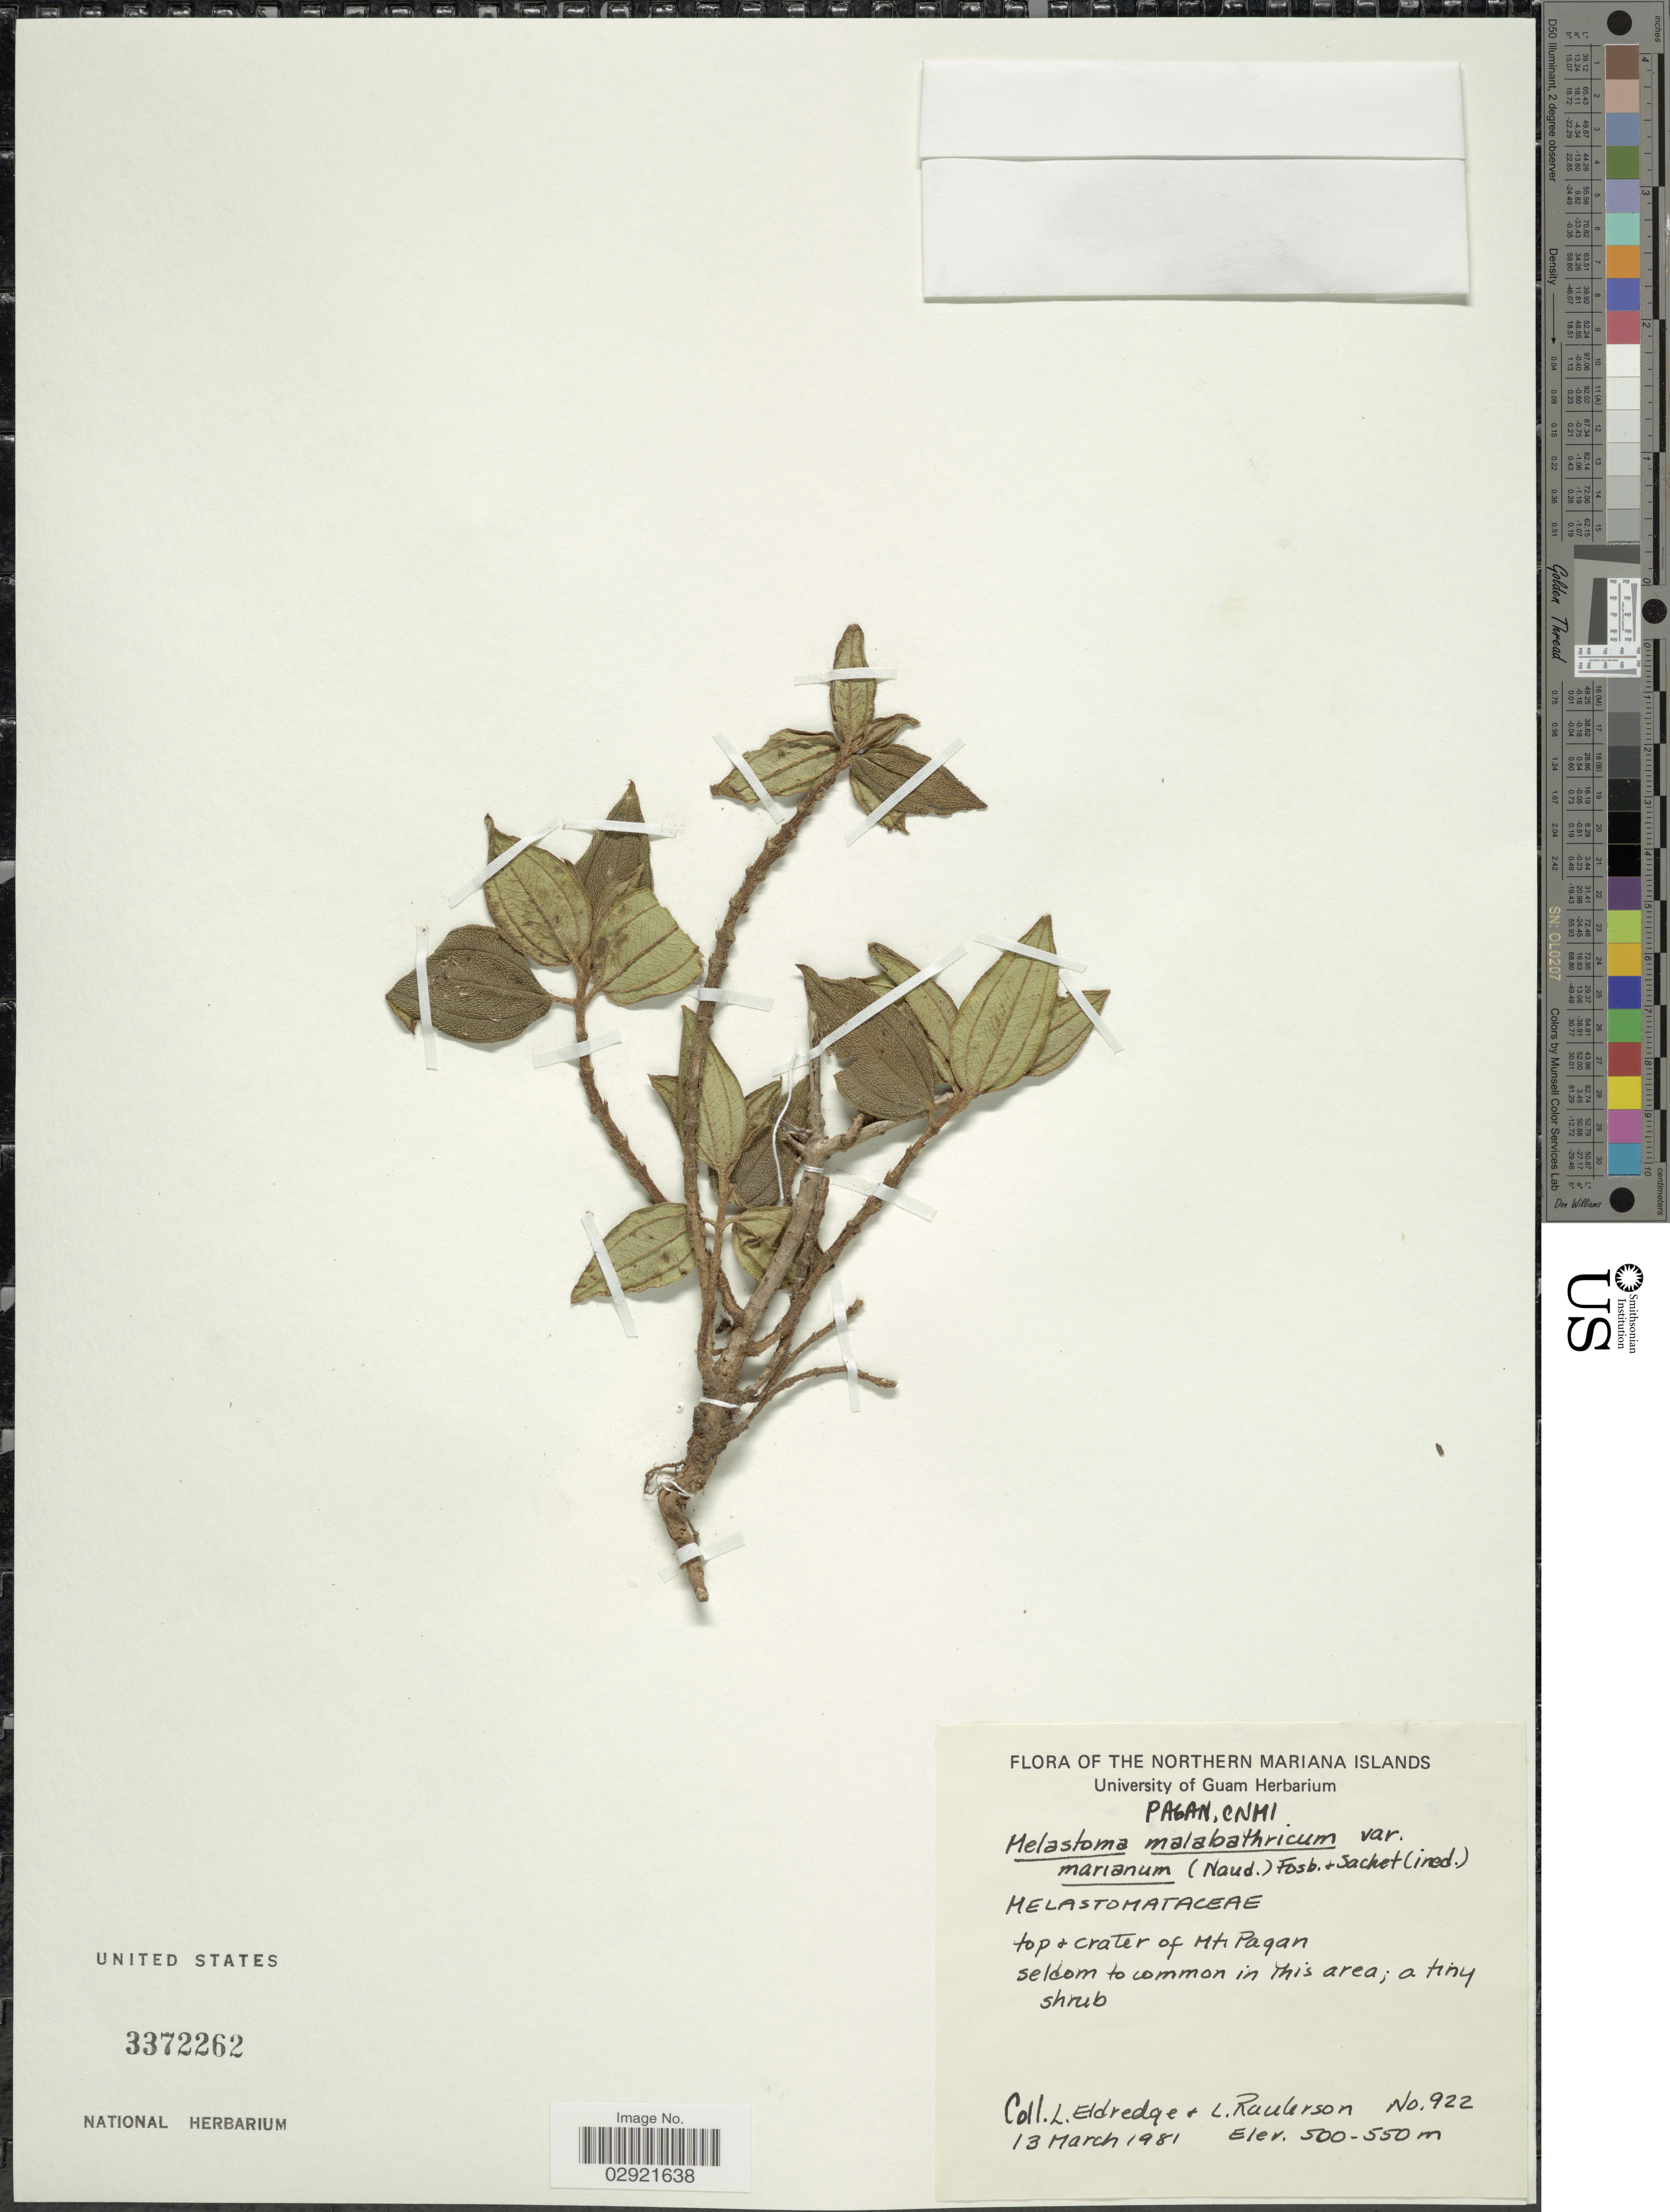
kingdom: Plantae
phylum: Tracheophyta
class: Magnoliopsida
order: Myrtales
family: Melastomataceae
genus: Melastoma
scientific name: Melastoma malabathricum var. marianum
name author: (Naudin) Fosberg & Sachet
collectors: L. Eldredge & L. Raulerson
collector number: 922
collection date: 1981-03-13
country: Northern Mariana Islands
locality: Pagan, CNMI. Top & crater of Mt. Pagan.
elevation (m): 500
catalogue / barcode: US 3372262